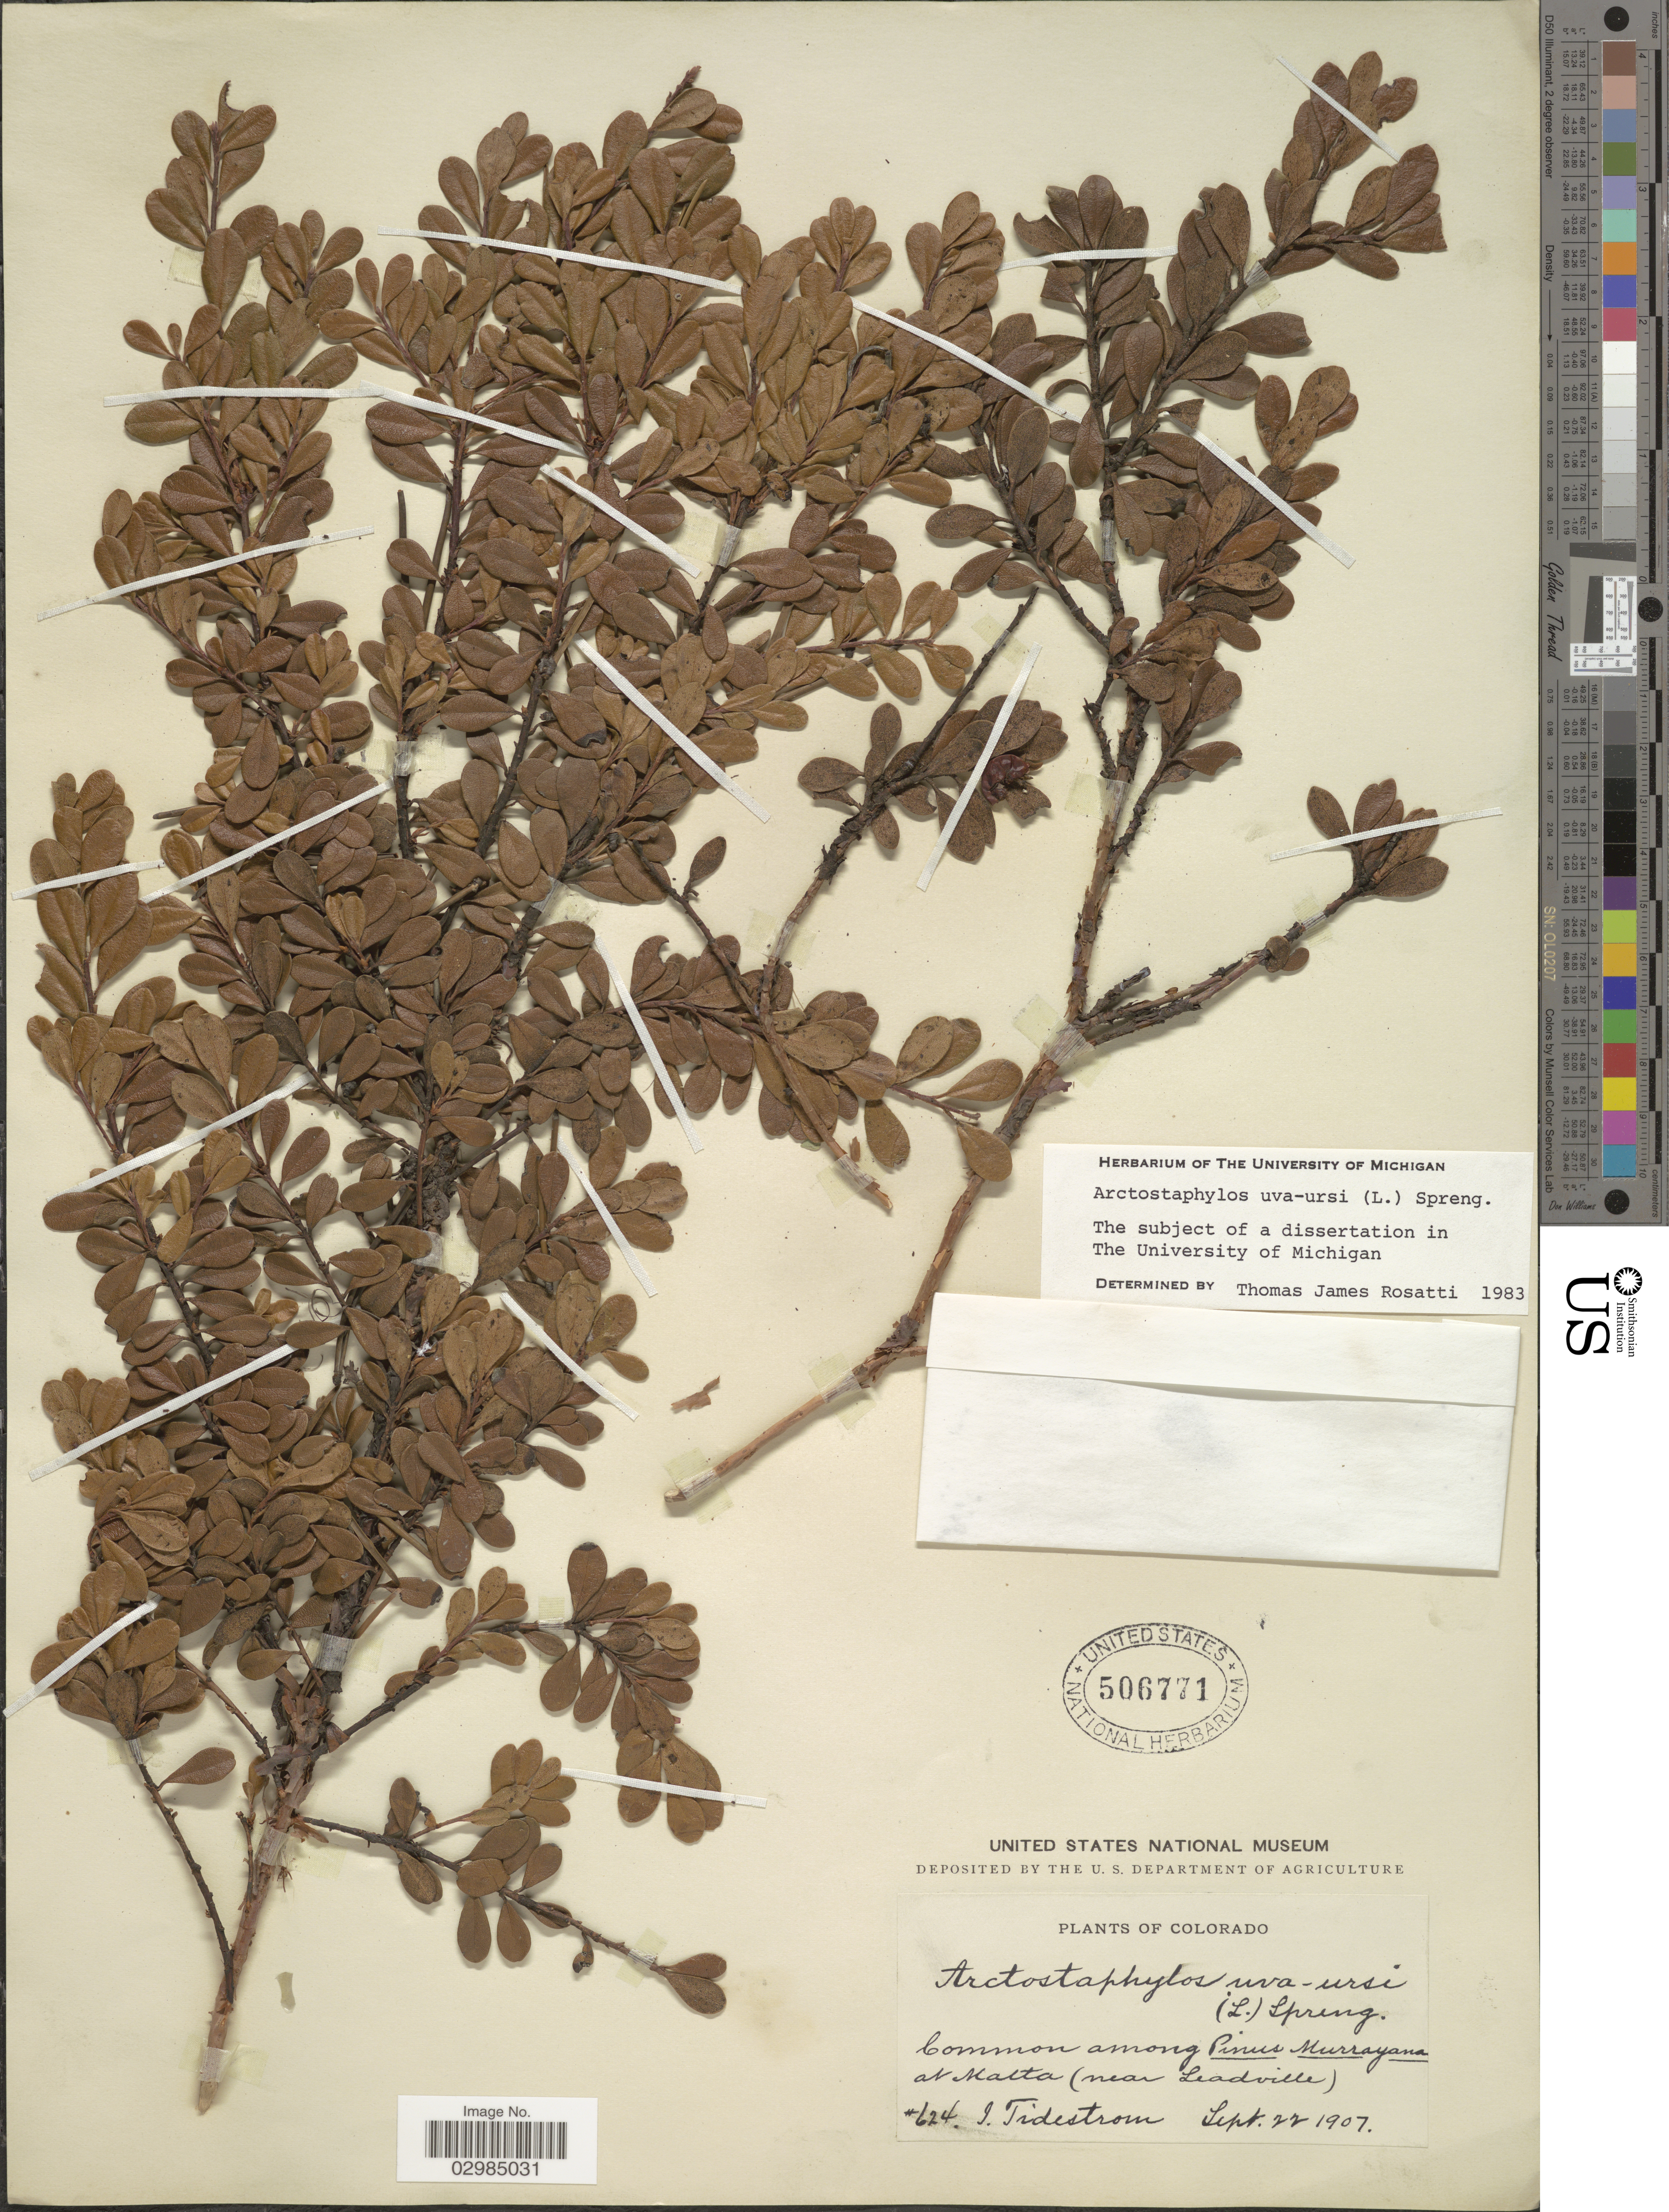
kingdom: Plantae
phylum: Tracheophyta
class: Magnoliopsida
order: Ericales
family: Ericaceae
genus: Arctostaphylos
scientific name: Arctostaphylos uva-ursi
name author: (L.) Spreng.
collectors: I. F. Tidestrom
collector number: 624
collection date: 1907-09-22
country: United States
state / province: Colorado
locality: At Malta (near Leadville).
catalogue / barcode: US 506771